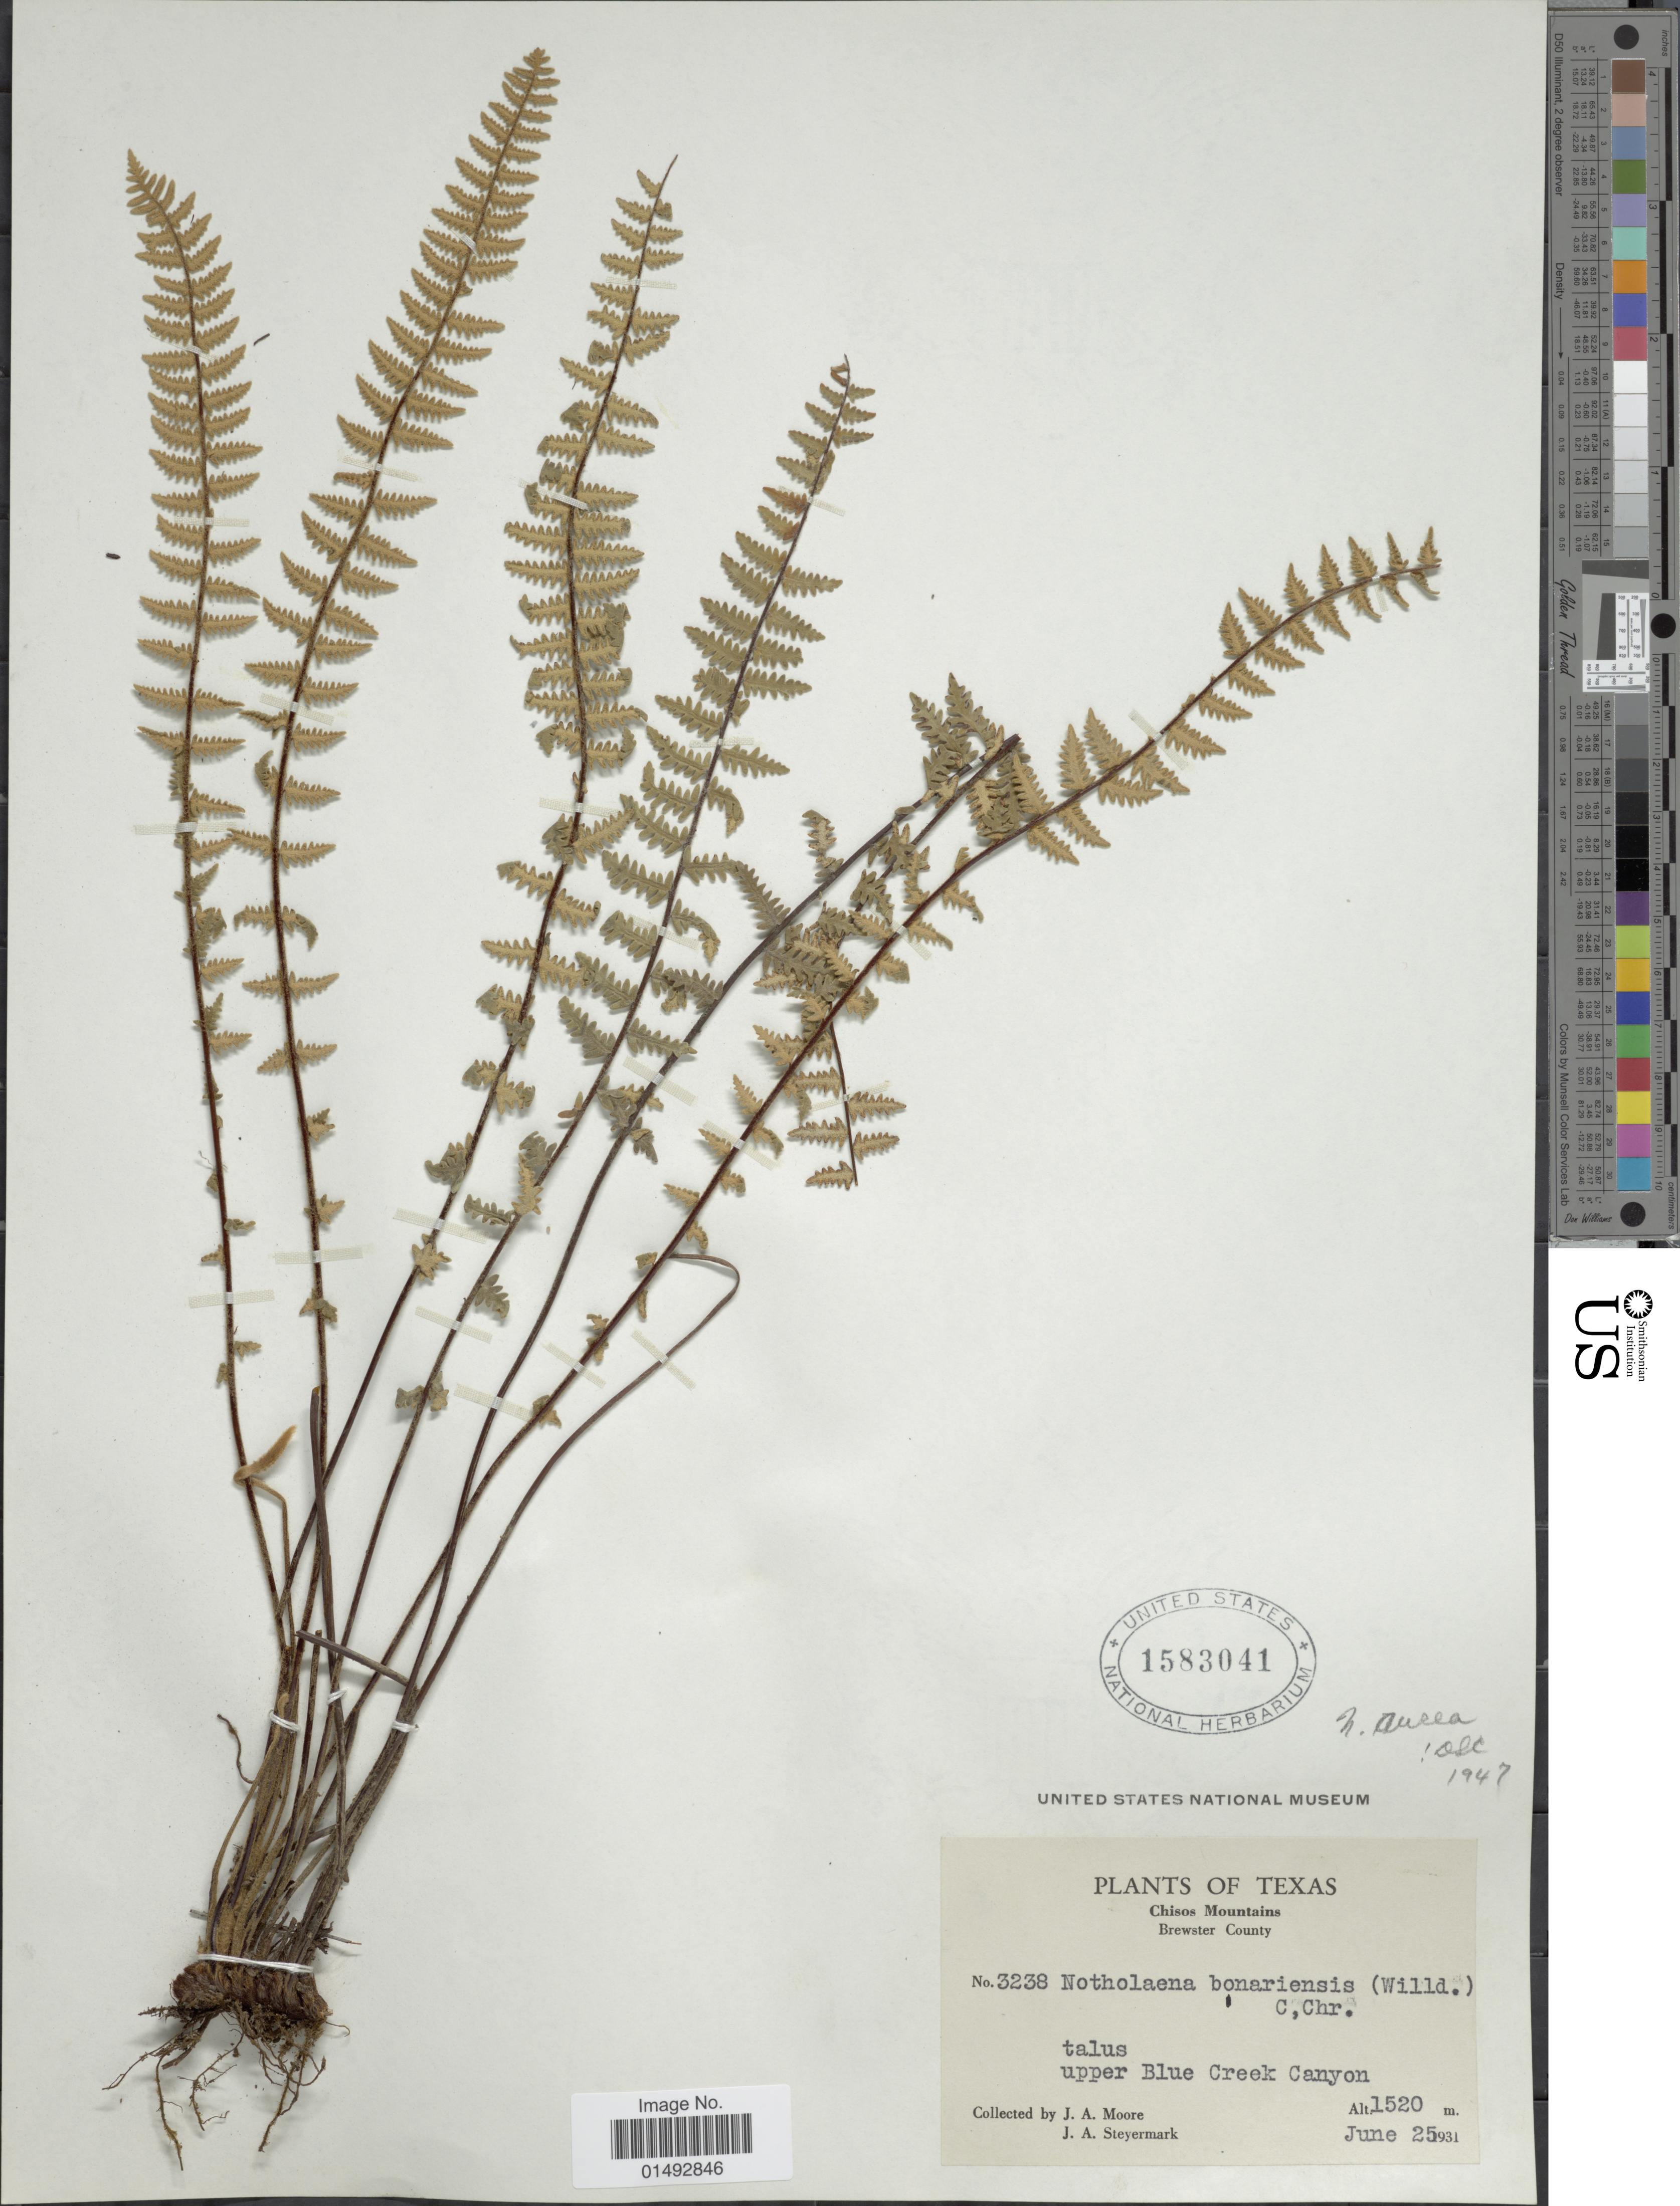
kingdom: Plantae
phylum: Tracheophyta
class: Polypodiopsida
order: Polypodiales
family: Pteridaceae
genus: Myriopteris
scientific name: Myriopteris aurea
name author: (Poir.) Grusz & Windham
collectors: J. A. Moore & J. Steyermark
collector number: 3238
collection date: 1931-06-25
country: United States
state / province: Texas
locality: Chisos Mountains, Brewster County, talus upper Blue Creek Canyon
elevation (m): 1520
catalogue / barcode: US 1583041